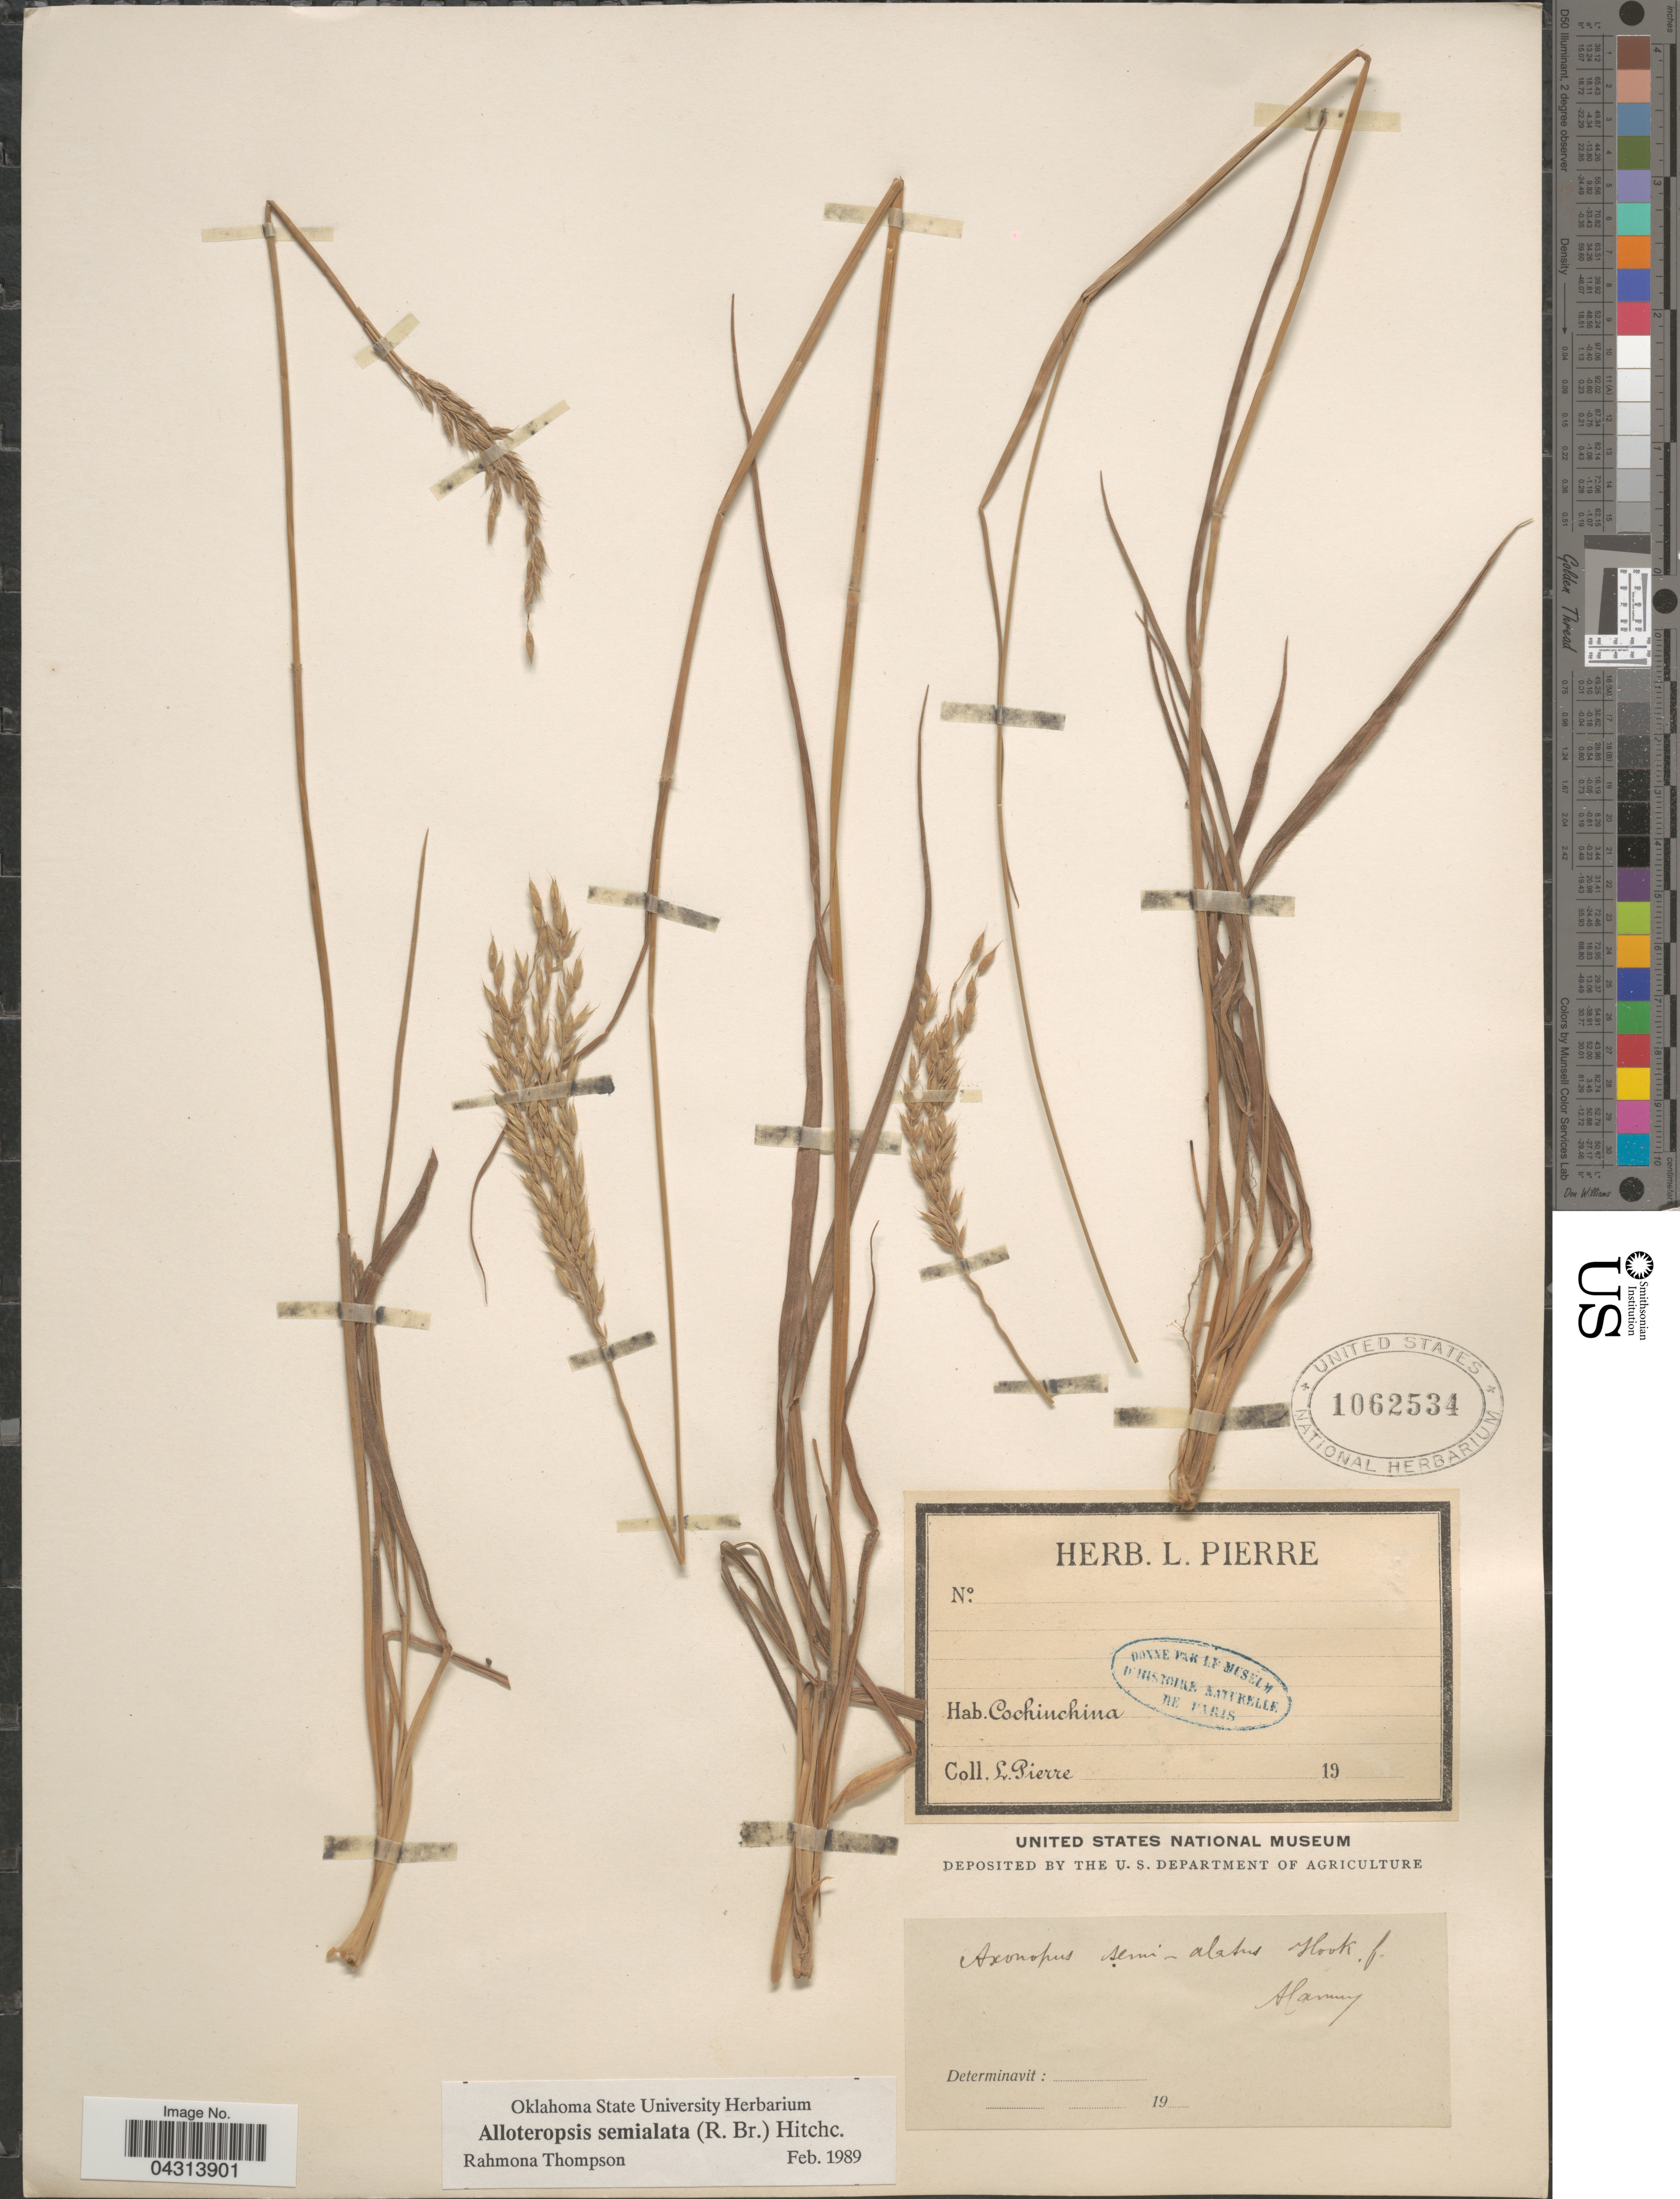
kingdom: Plantae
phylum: Tracheophyta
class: Liliopsida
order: Poales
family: Poaceae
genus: Alloteropsis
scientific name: Alloteropsis semialata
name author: (R. Br.) Hitchc.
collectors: L. Pierre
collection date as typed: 19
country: Vietnam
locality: Cochinchina.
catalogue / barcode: US 1062534